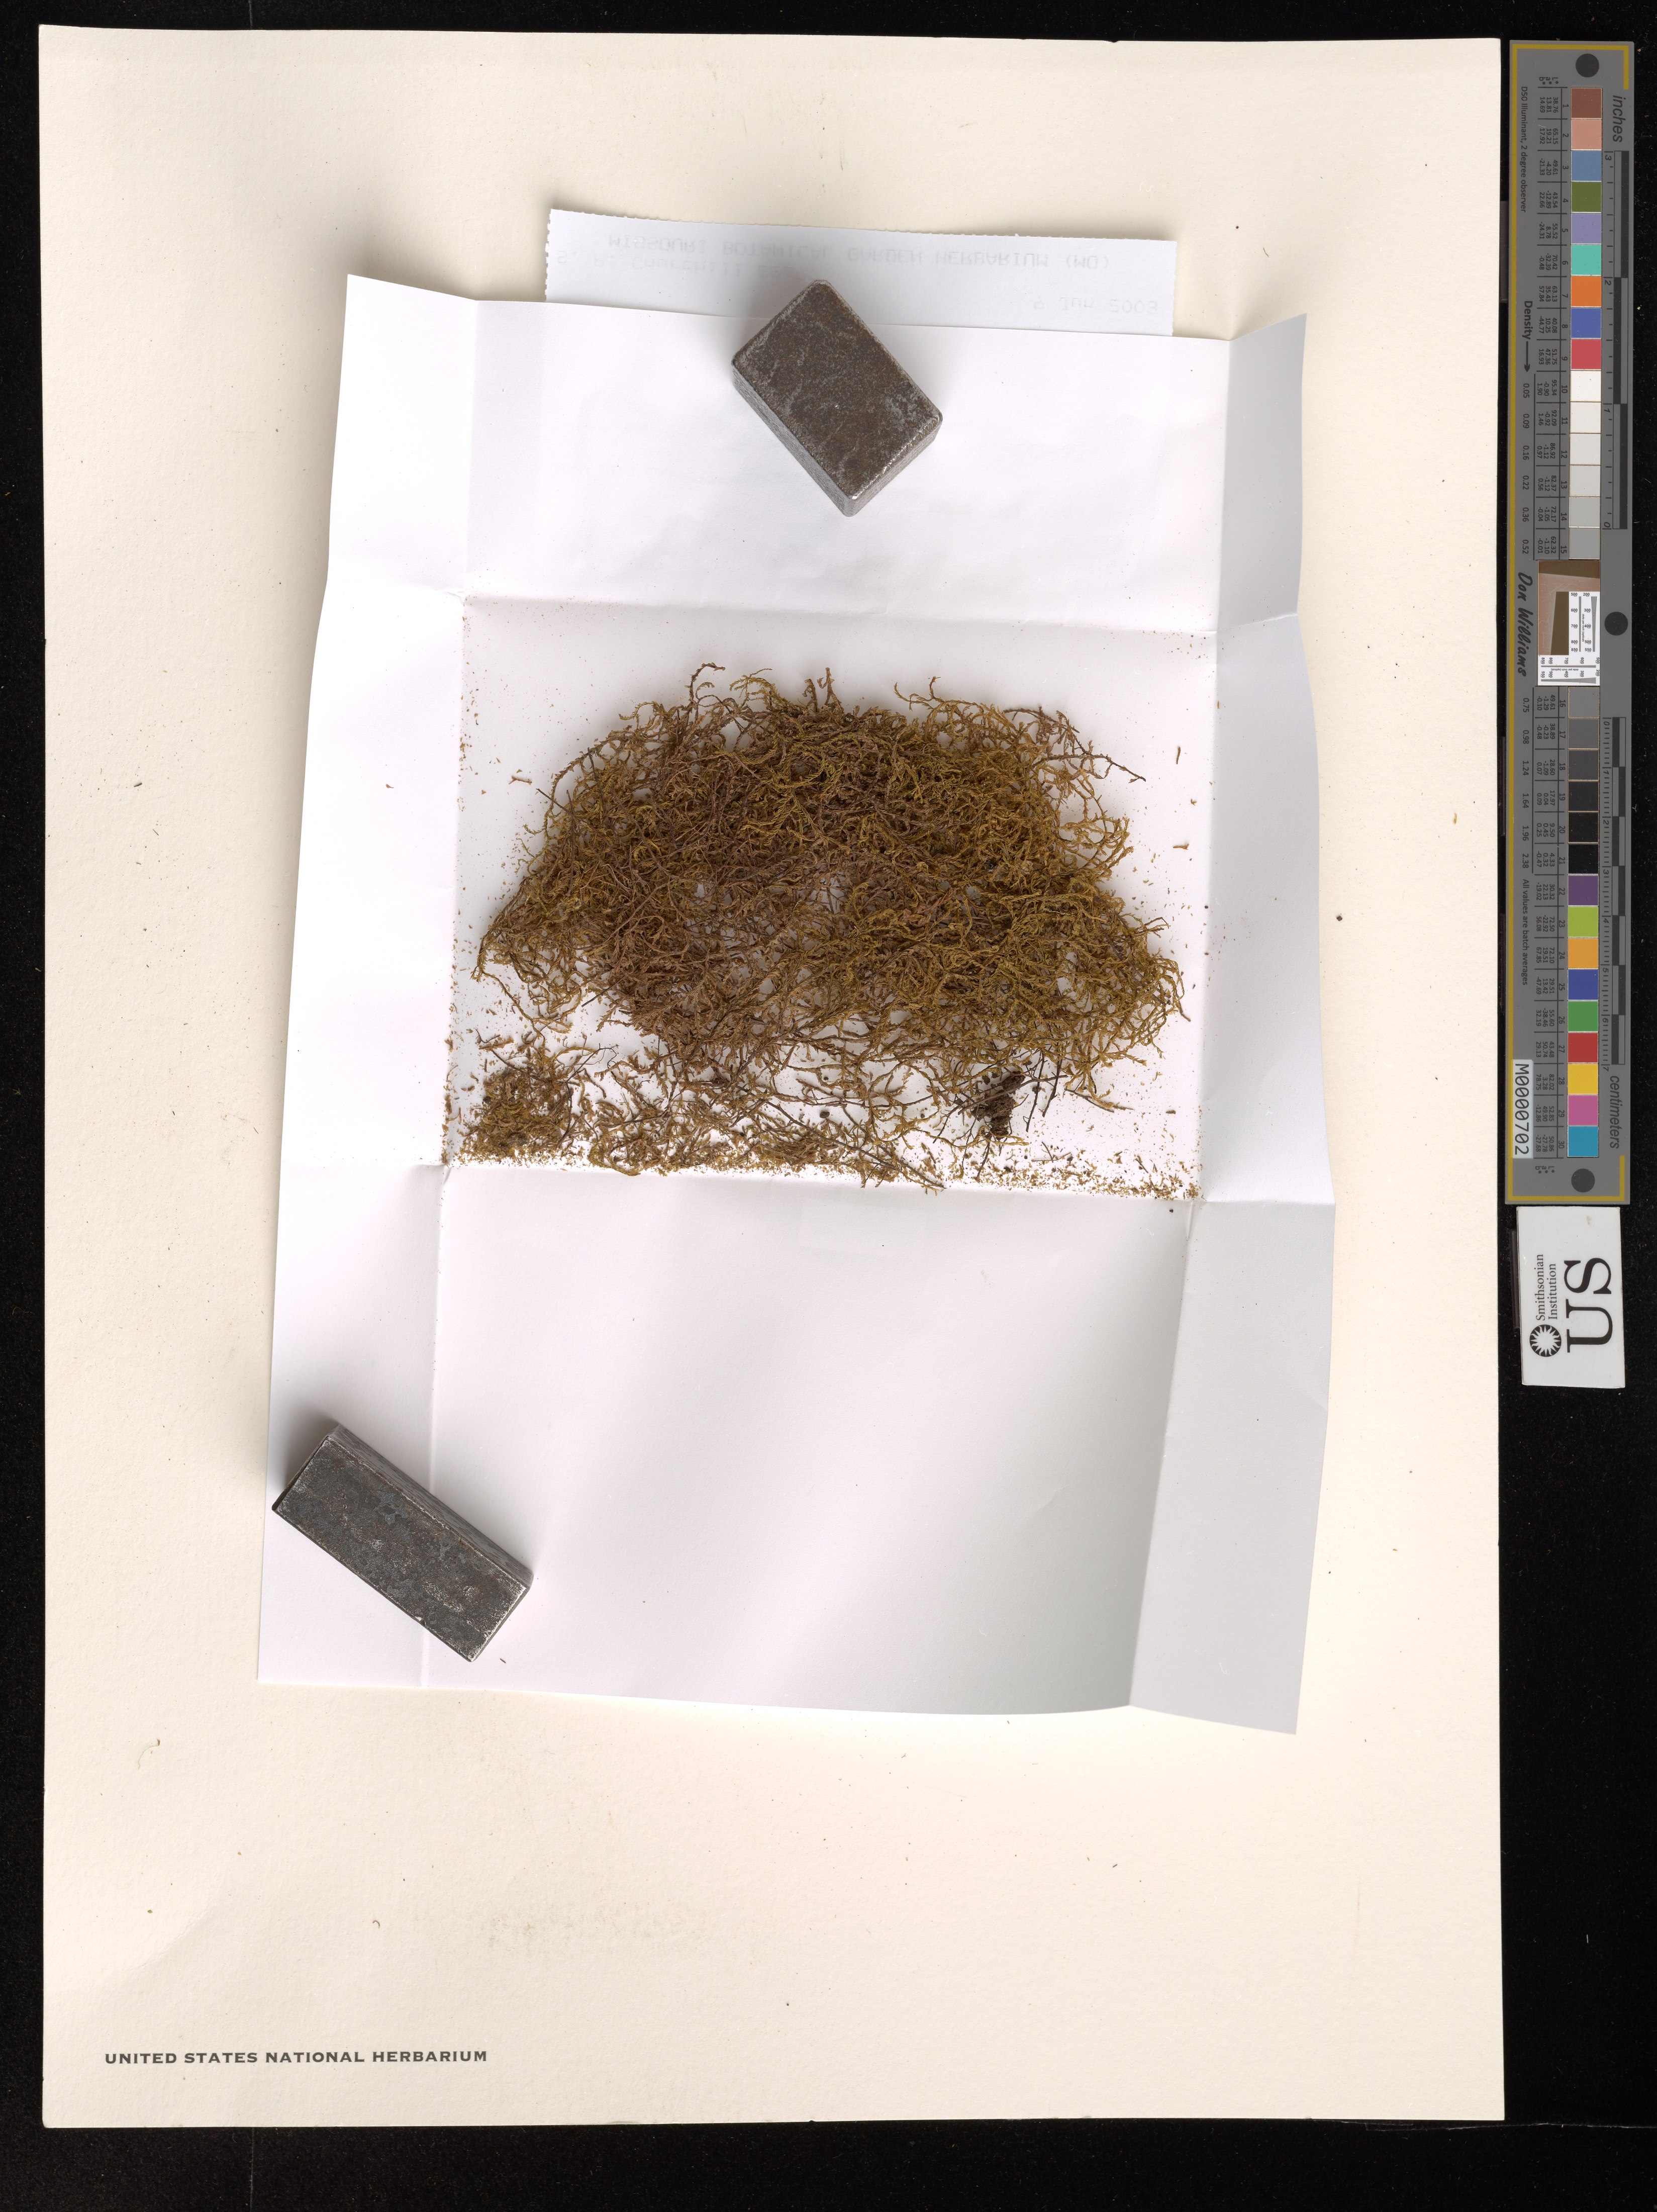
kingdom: Plantae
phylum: Marchantiophyta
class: Jungermanniopsida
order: Jungermanniales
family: Plagiochilaceae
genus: Plagiochila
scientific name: Plagiochila deflexirama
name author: Taylor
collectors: S. Churchill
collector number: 22697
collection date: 2003-06-09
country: Bolivia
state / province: Cochabamba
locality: Chapare. 80 km de Villa Tunari, entre Locotal-Corani, carretera nuevo Cochabamba-Santa Cruz. Bosque montano (Yungas). <22695-22704>.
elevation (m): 2600